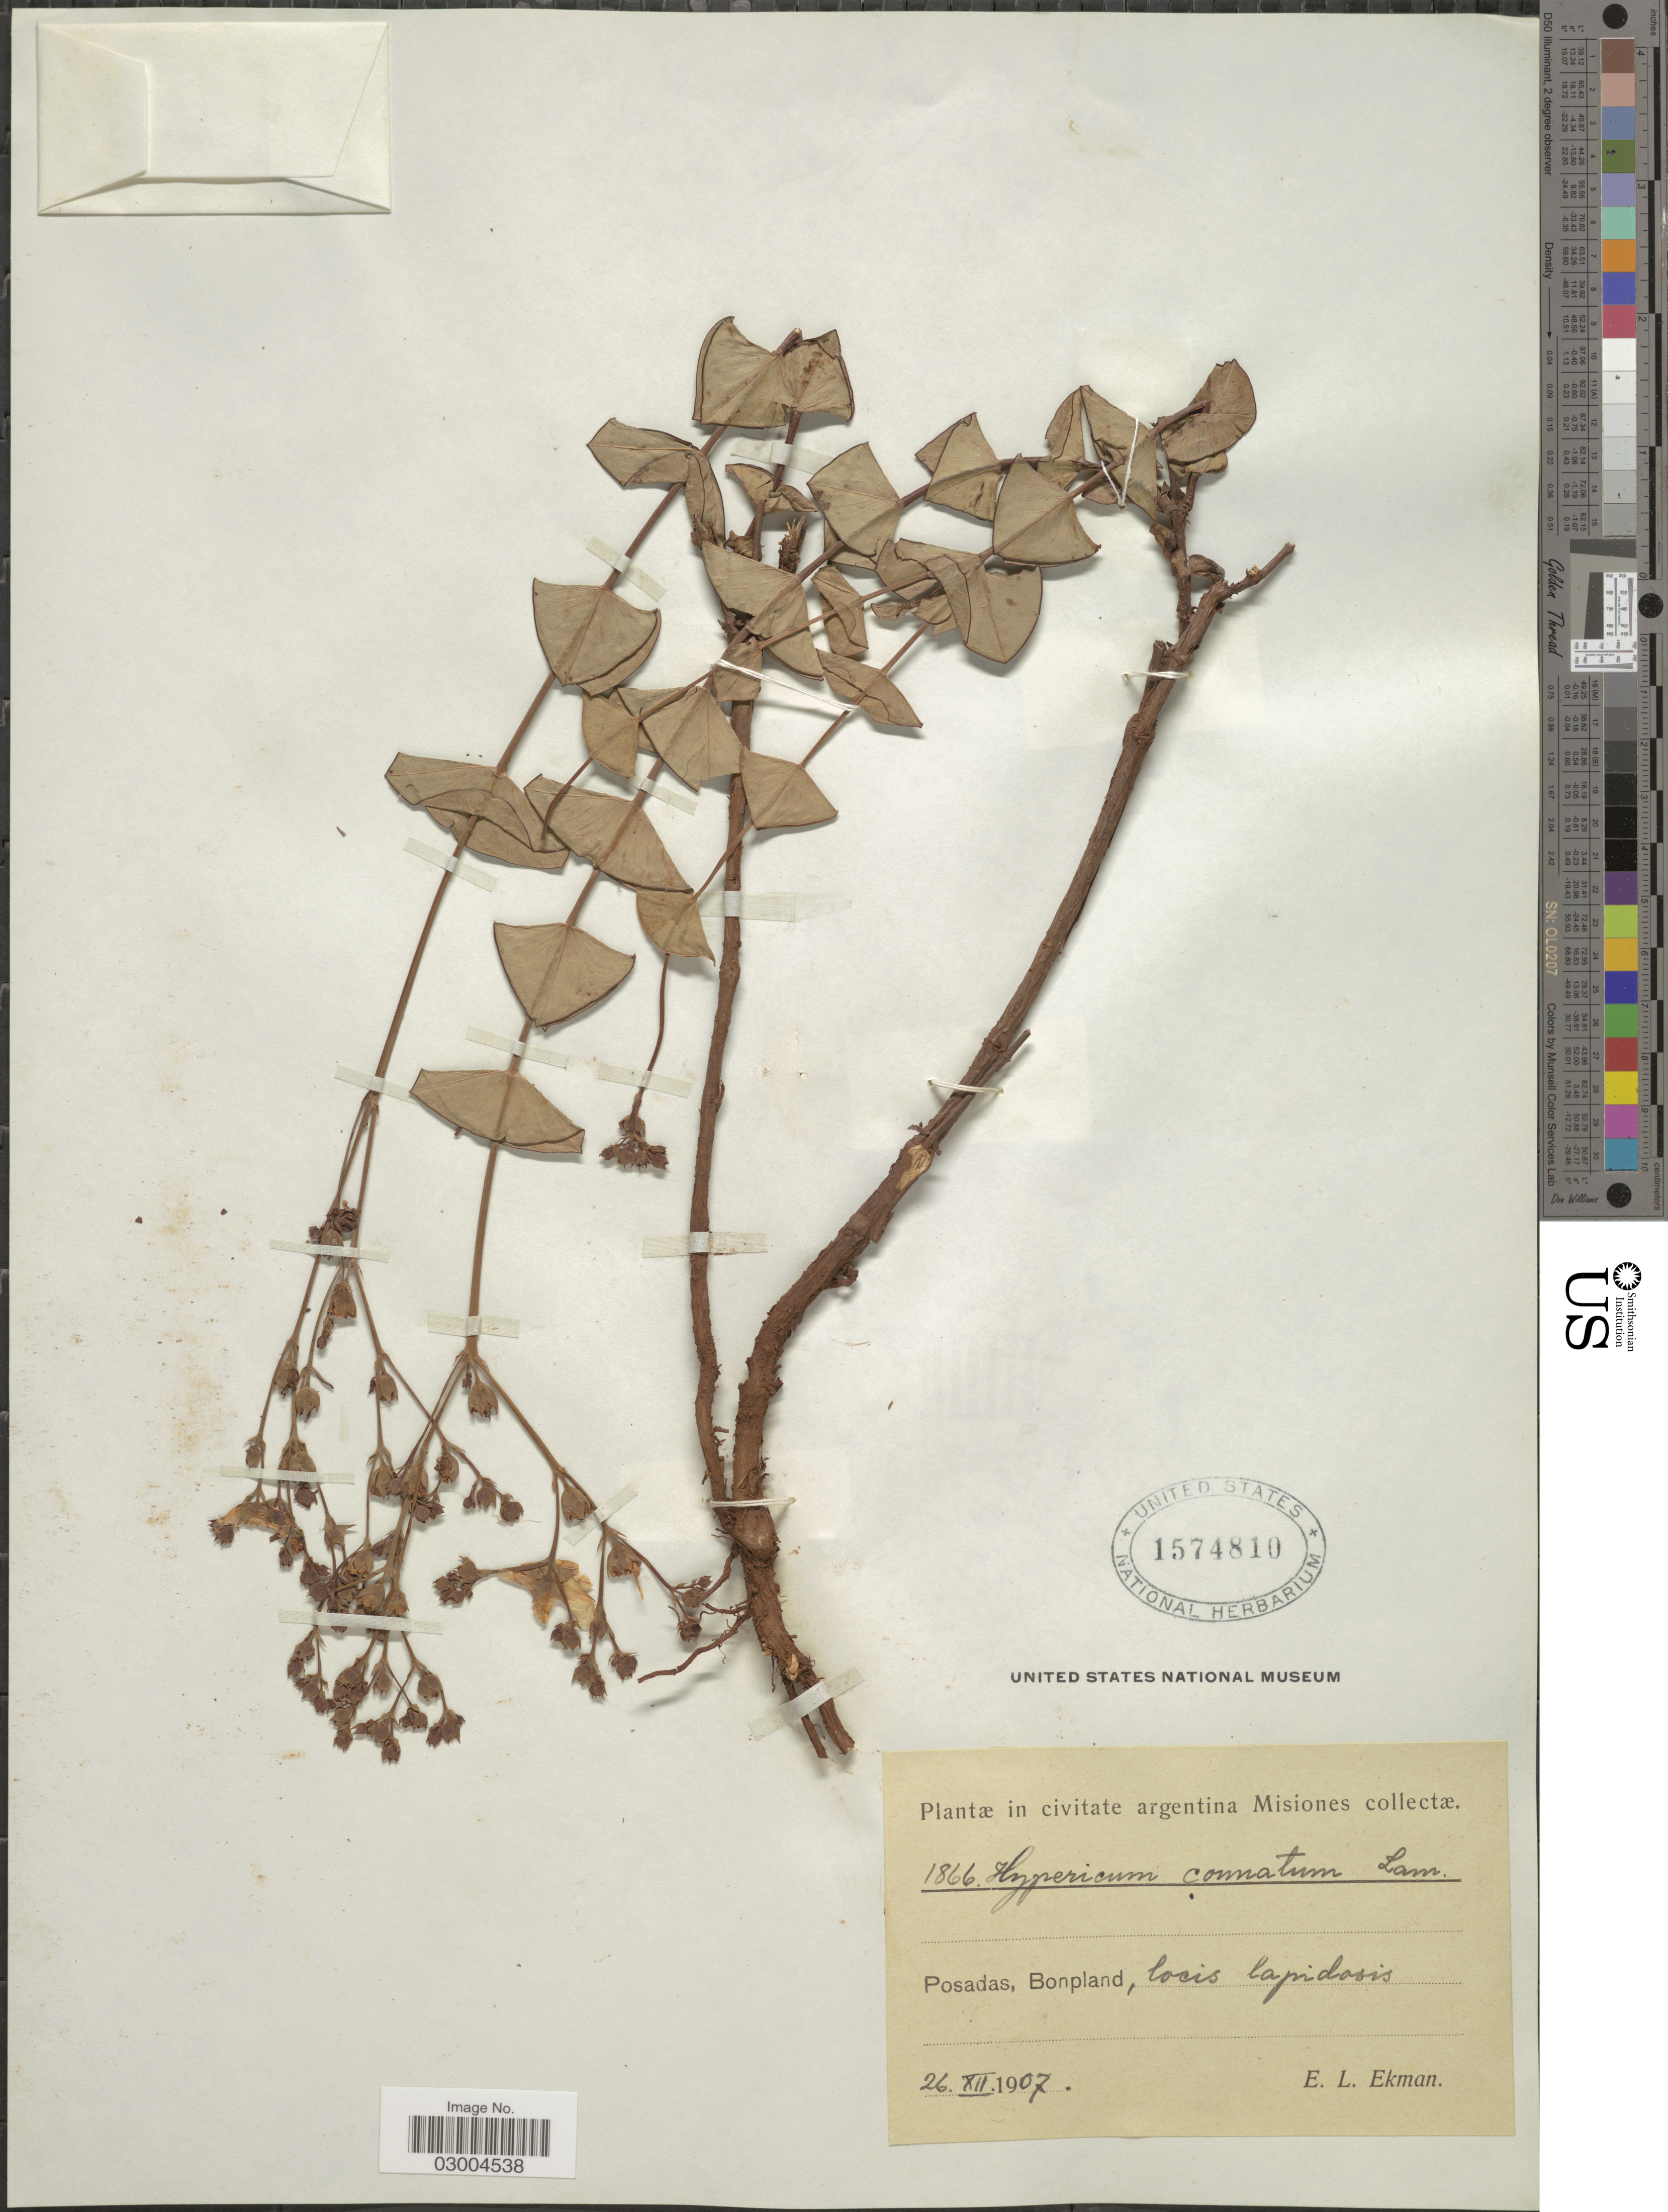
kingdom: Plantae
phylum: Tracheophyta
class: Magnoliopsida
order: Malpighiales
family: Hypericaceae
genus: Hypericum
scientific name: Hypericum connatum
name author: Lam.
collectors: E. L. Ekman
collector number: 1866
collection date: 1907-12-26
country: Argentina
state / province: Misiones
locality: Posadas, Bonpland.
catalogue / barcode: US 1574810